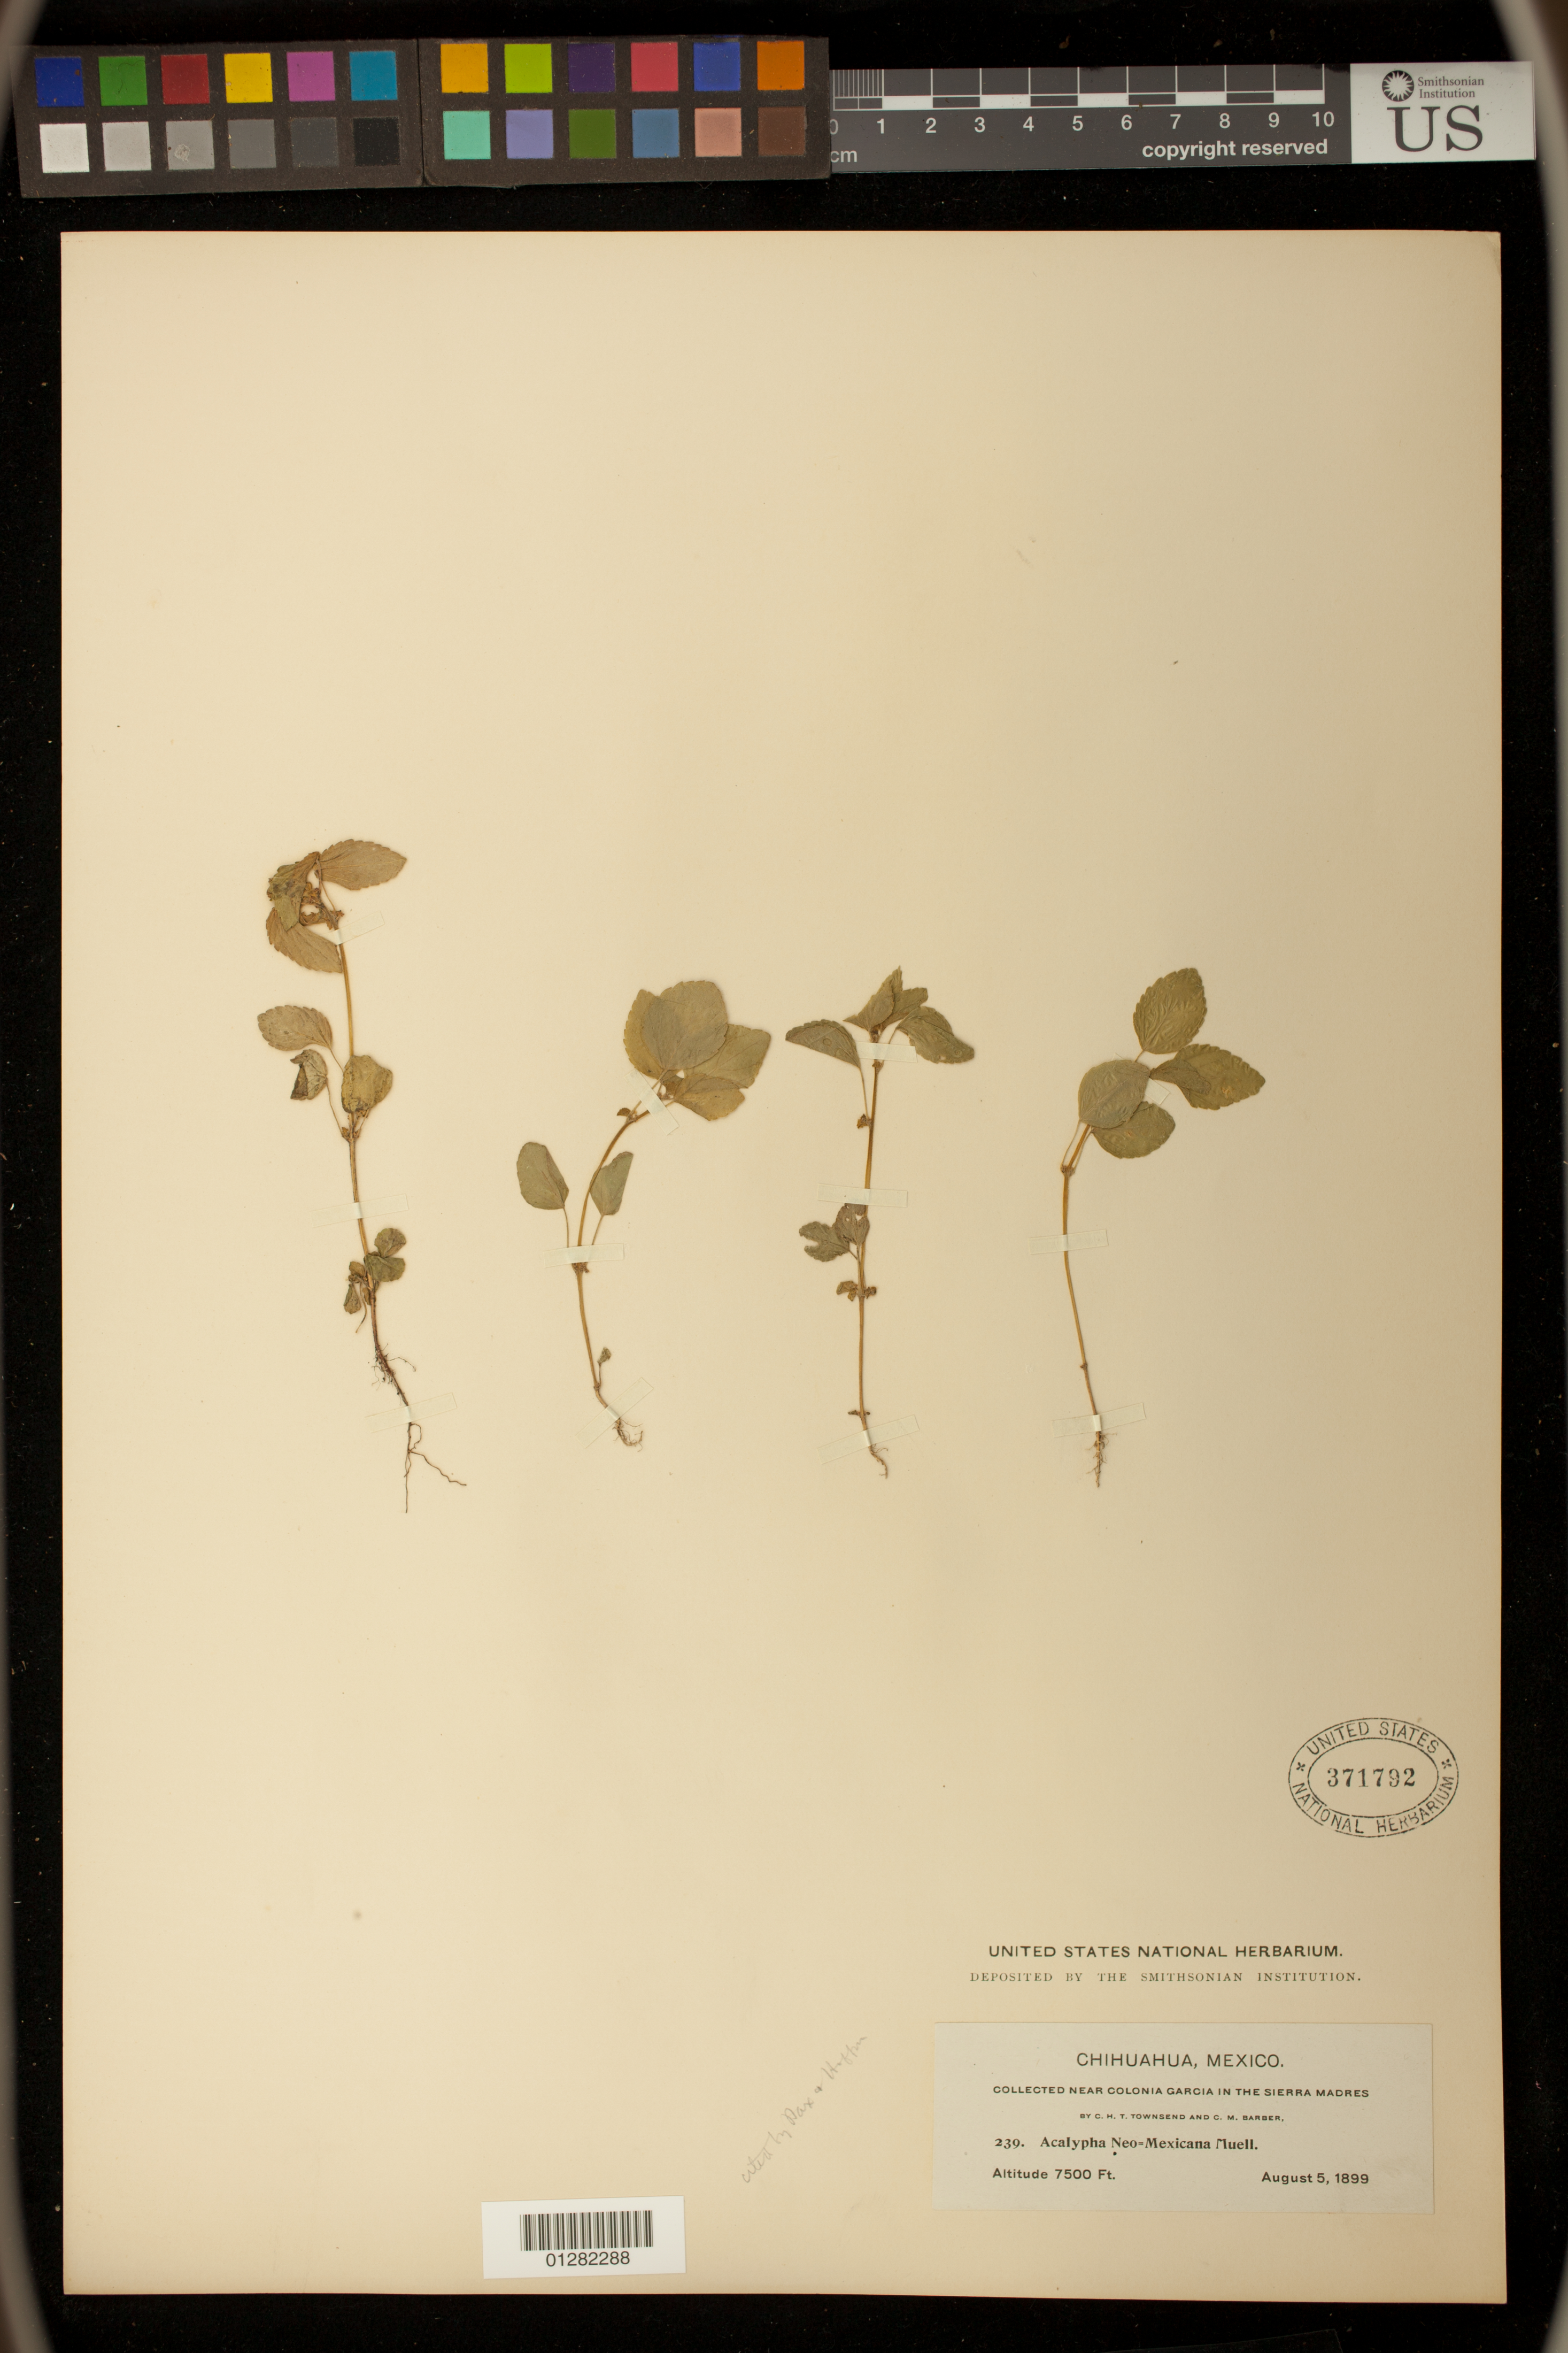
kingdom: Plantae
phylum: Tracheophyta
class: Magnoliopsida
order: Malpighiales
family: Euphorbiaceae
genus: Acalypha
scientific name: Acalypha neomexicana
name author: Müll. Arg.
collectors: C. C. Deam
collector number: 239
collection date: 1899-08-05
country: Mexico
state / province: Chihuahua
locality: Near Colonia Garcia in the Sierra Madres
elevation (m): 2286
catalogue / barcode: US 371792